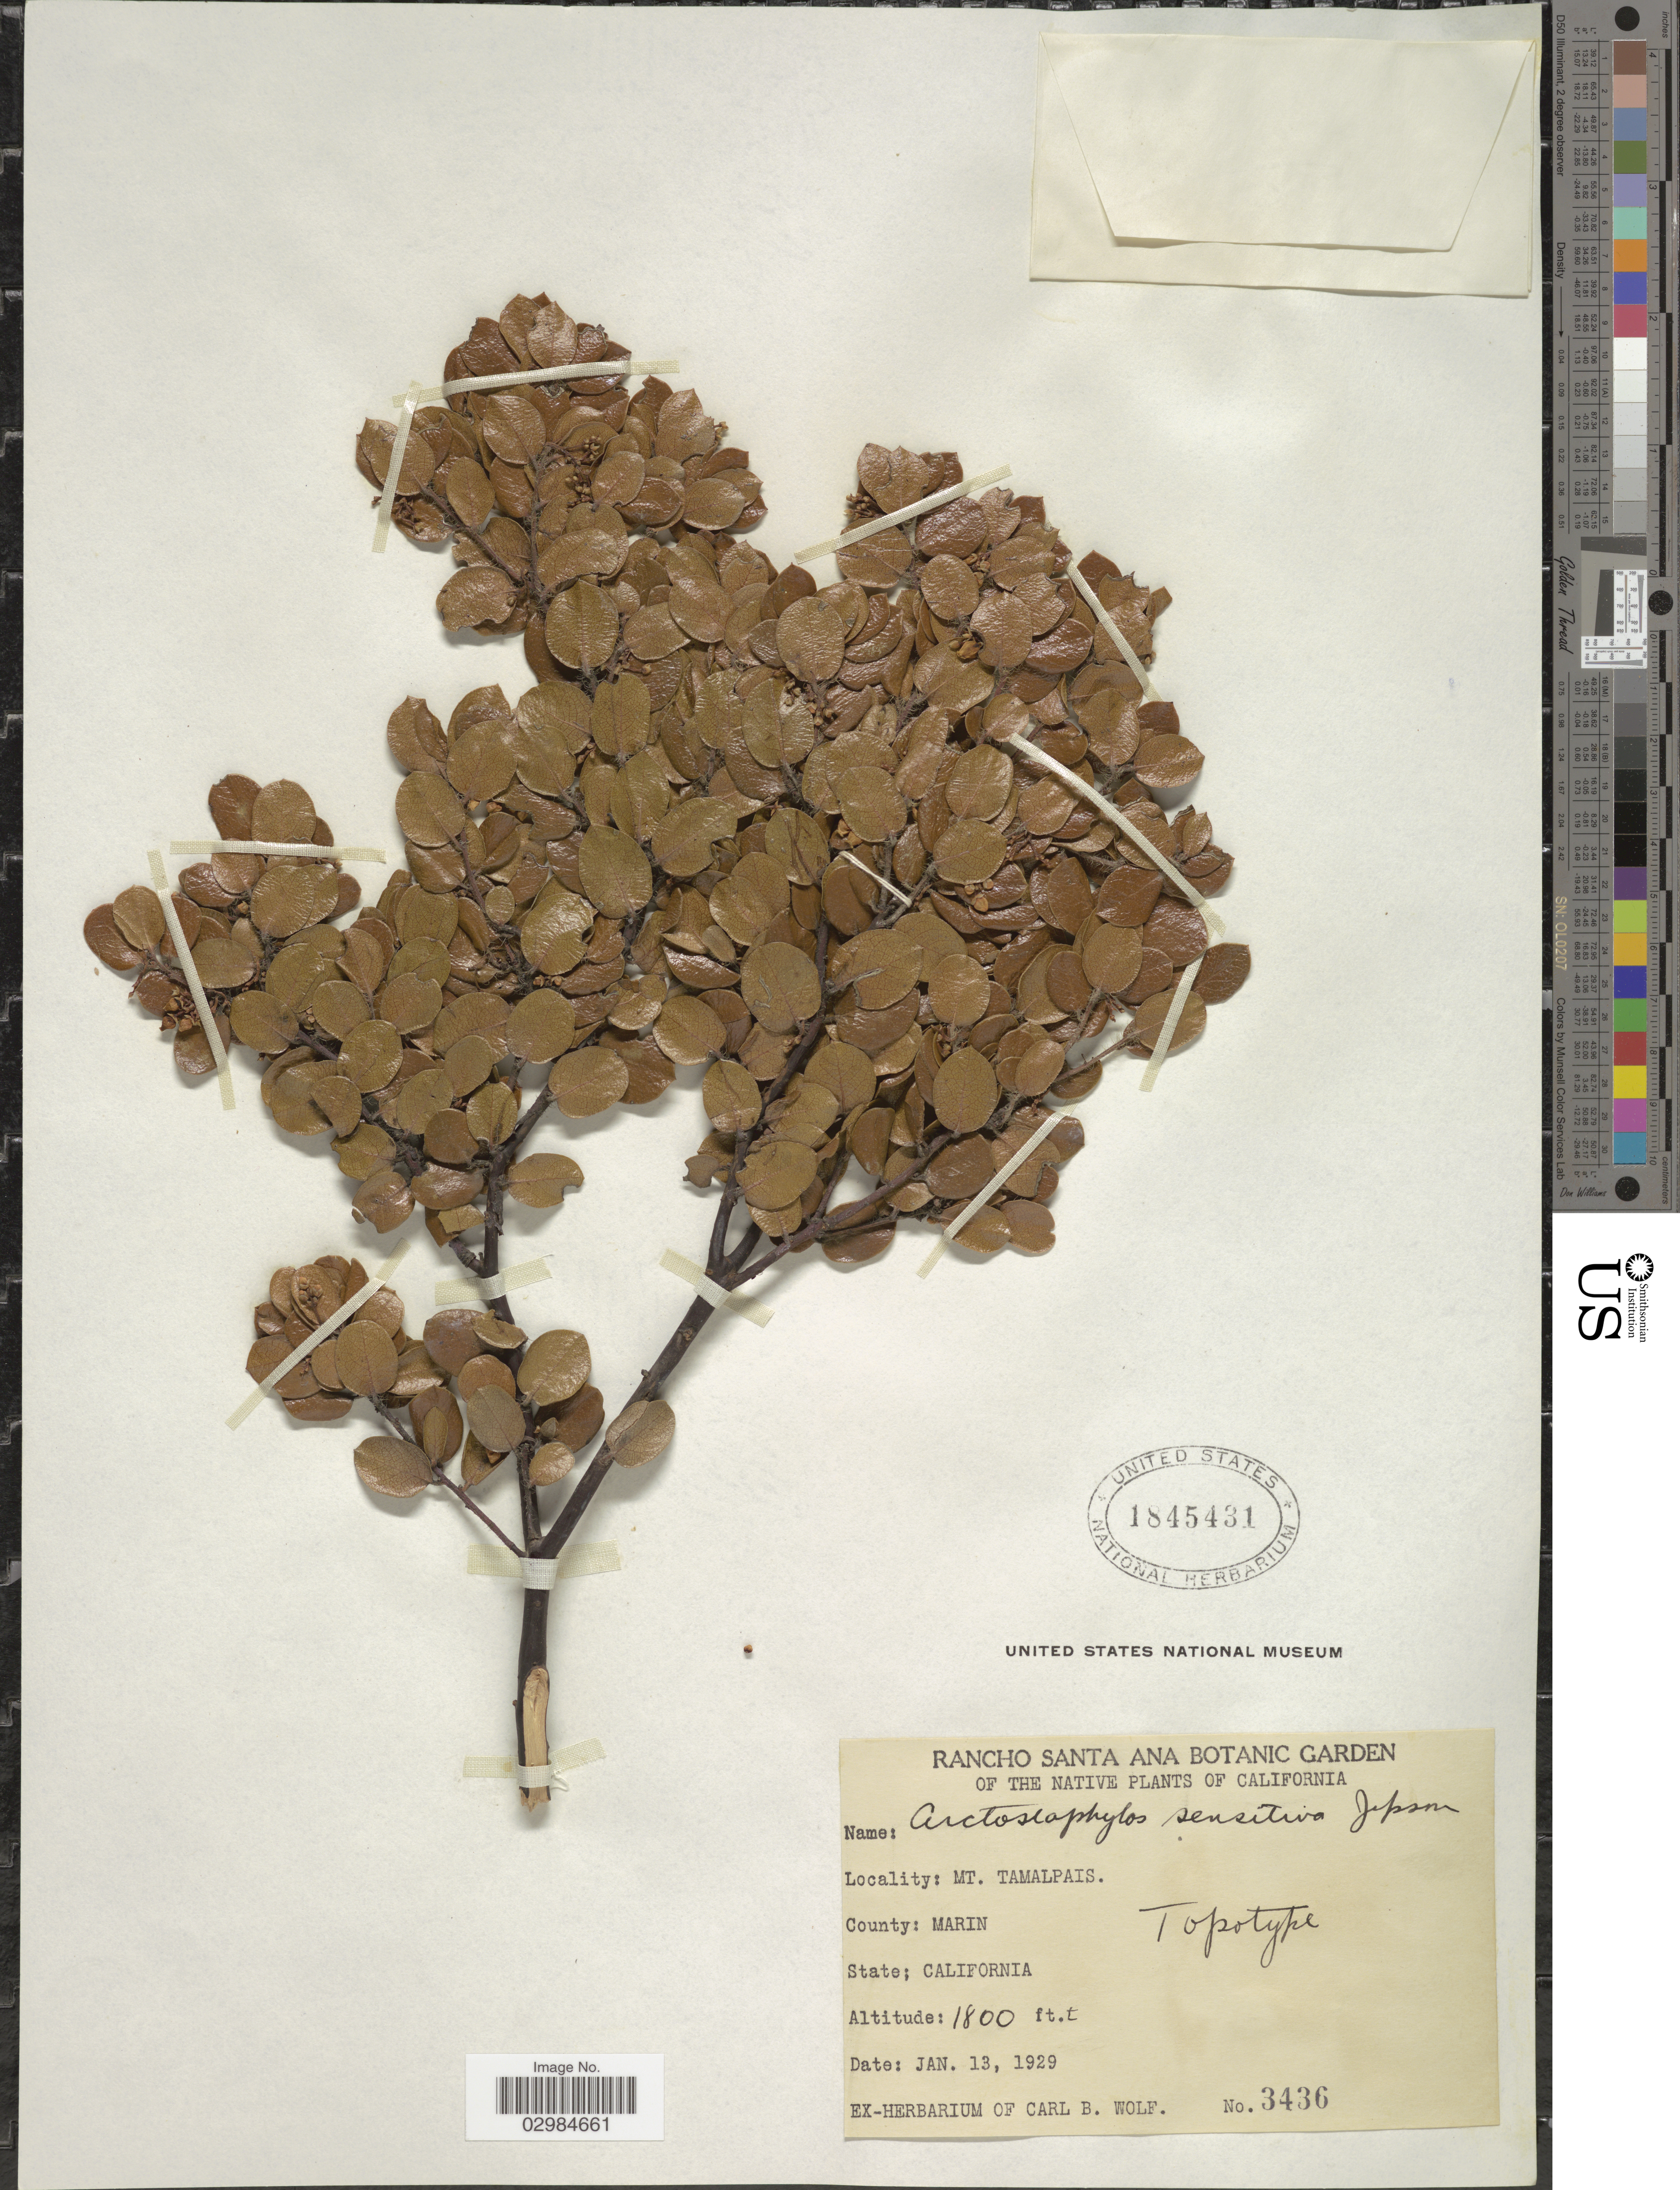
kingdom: Plantae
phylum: Tracheophyta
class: Magnoliopsida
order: Ericales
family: Ericaceae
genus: Arctostaphylos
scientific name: Arctostaphylos sensitiva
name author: Jeps.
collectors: ex herb. Carl B. Wolf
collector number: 3436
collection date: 1929-01-13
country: United States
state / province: California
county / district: Marin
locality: Mt. Tamalpais. County: Marin.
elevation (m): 549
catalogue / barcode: US 1845431